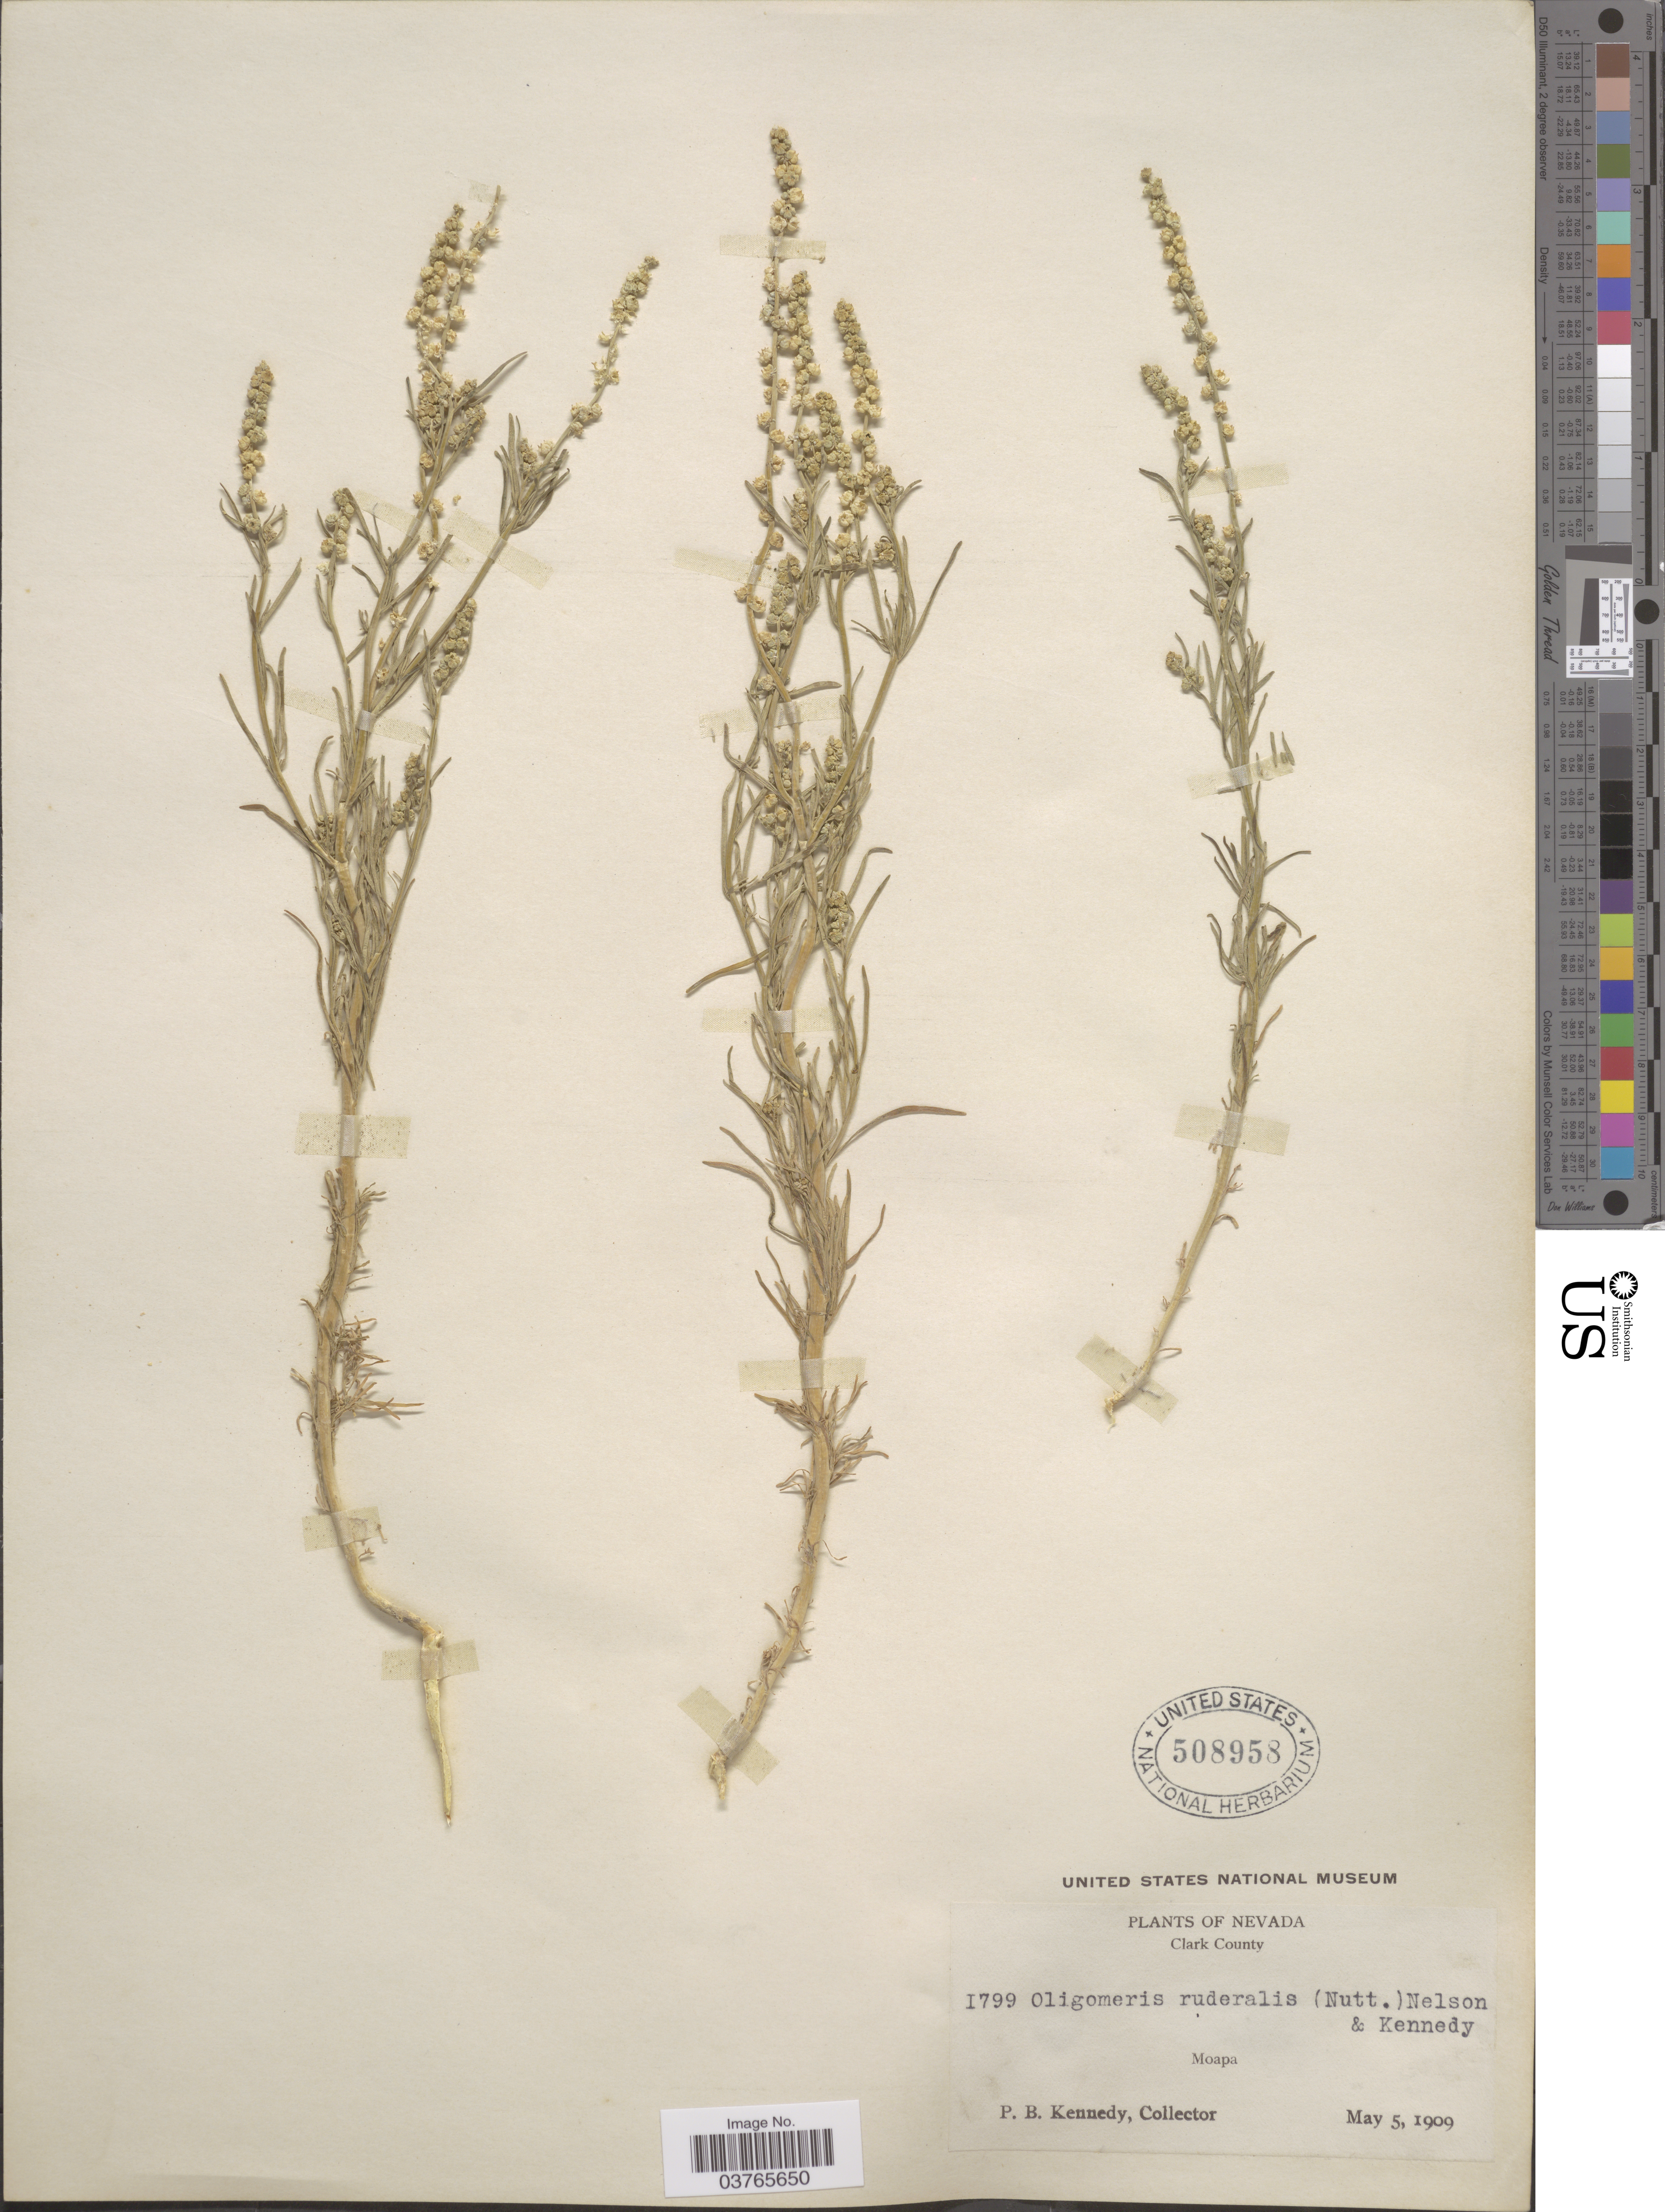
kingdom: Plantae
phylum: Tracheophyta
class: Magnoliopsida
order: Brassicales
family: Resedaceae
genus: Oligomeris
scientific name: Oligomeris subulata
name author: Webb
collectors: P. B. Kennedy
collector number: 1799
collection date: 1909-05-05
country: United States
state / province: Nevada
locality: Clark County. Moapa.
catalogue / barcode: US 508958